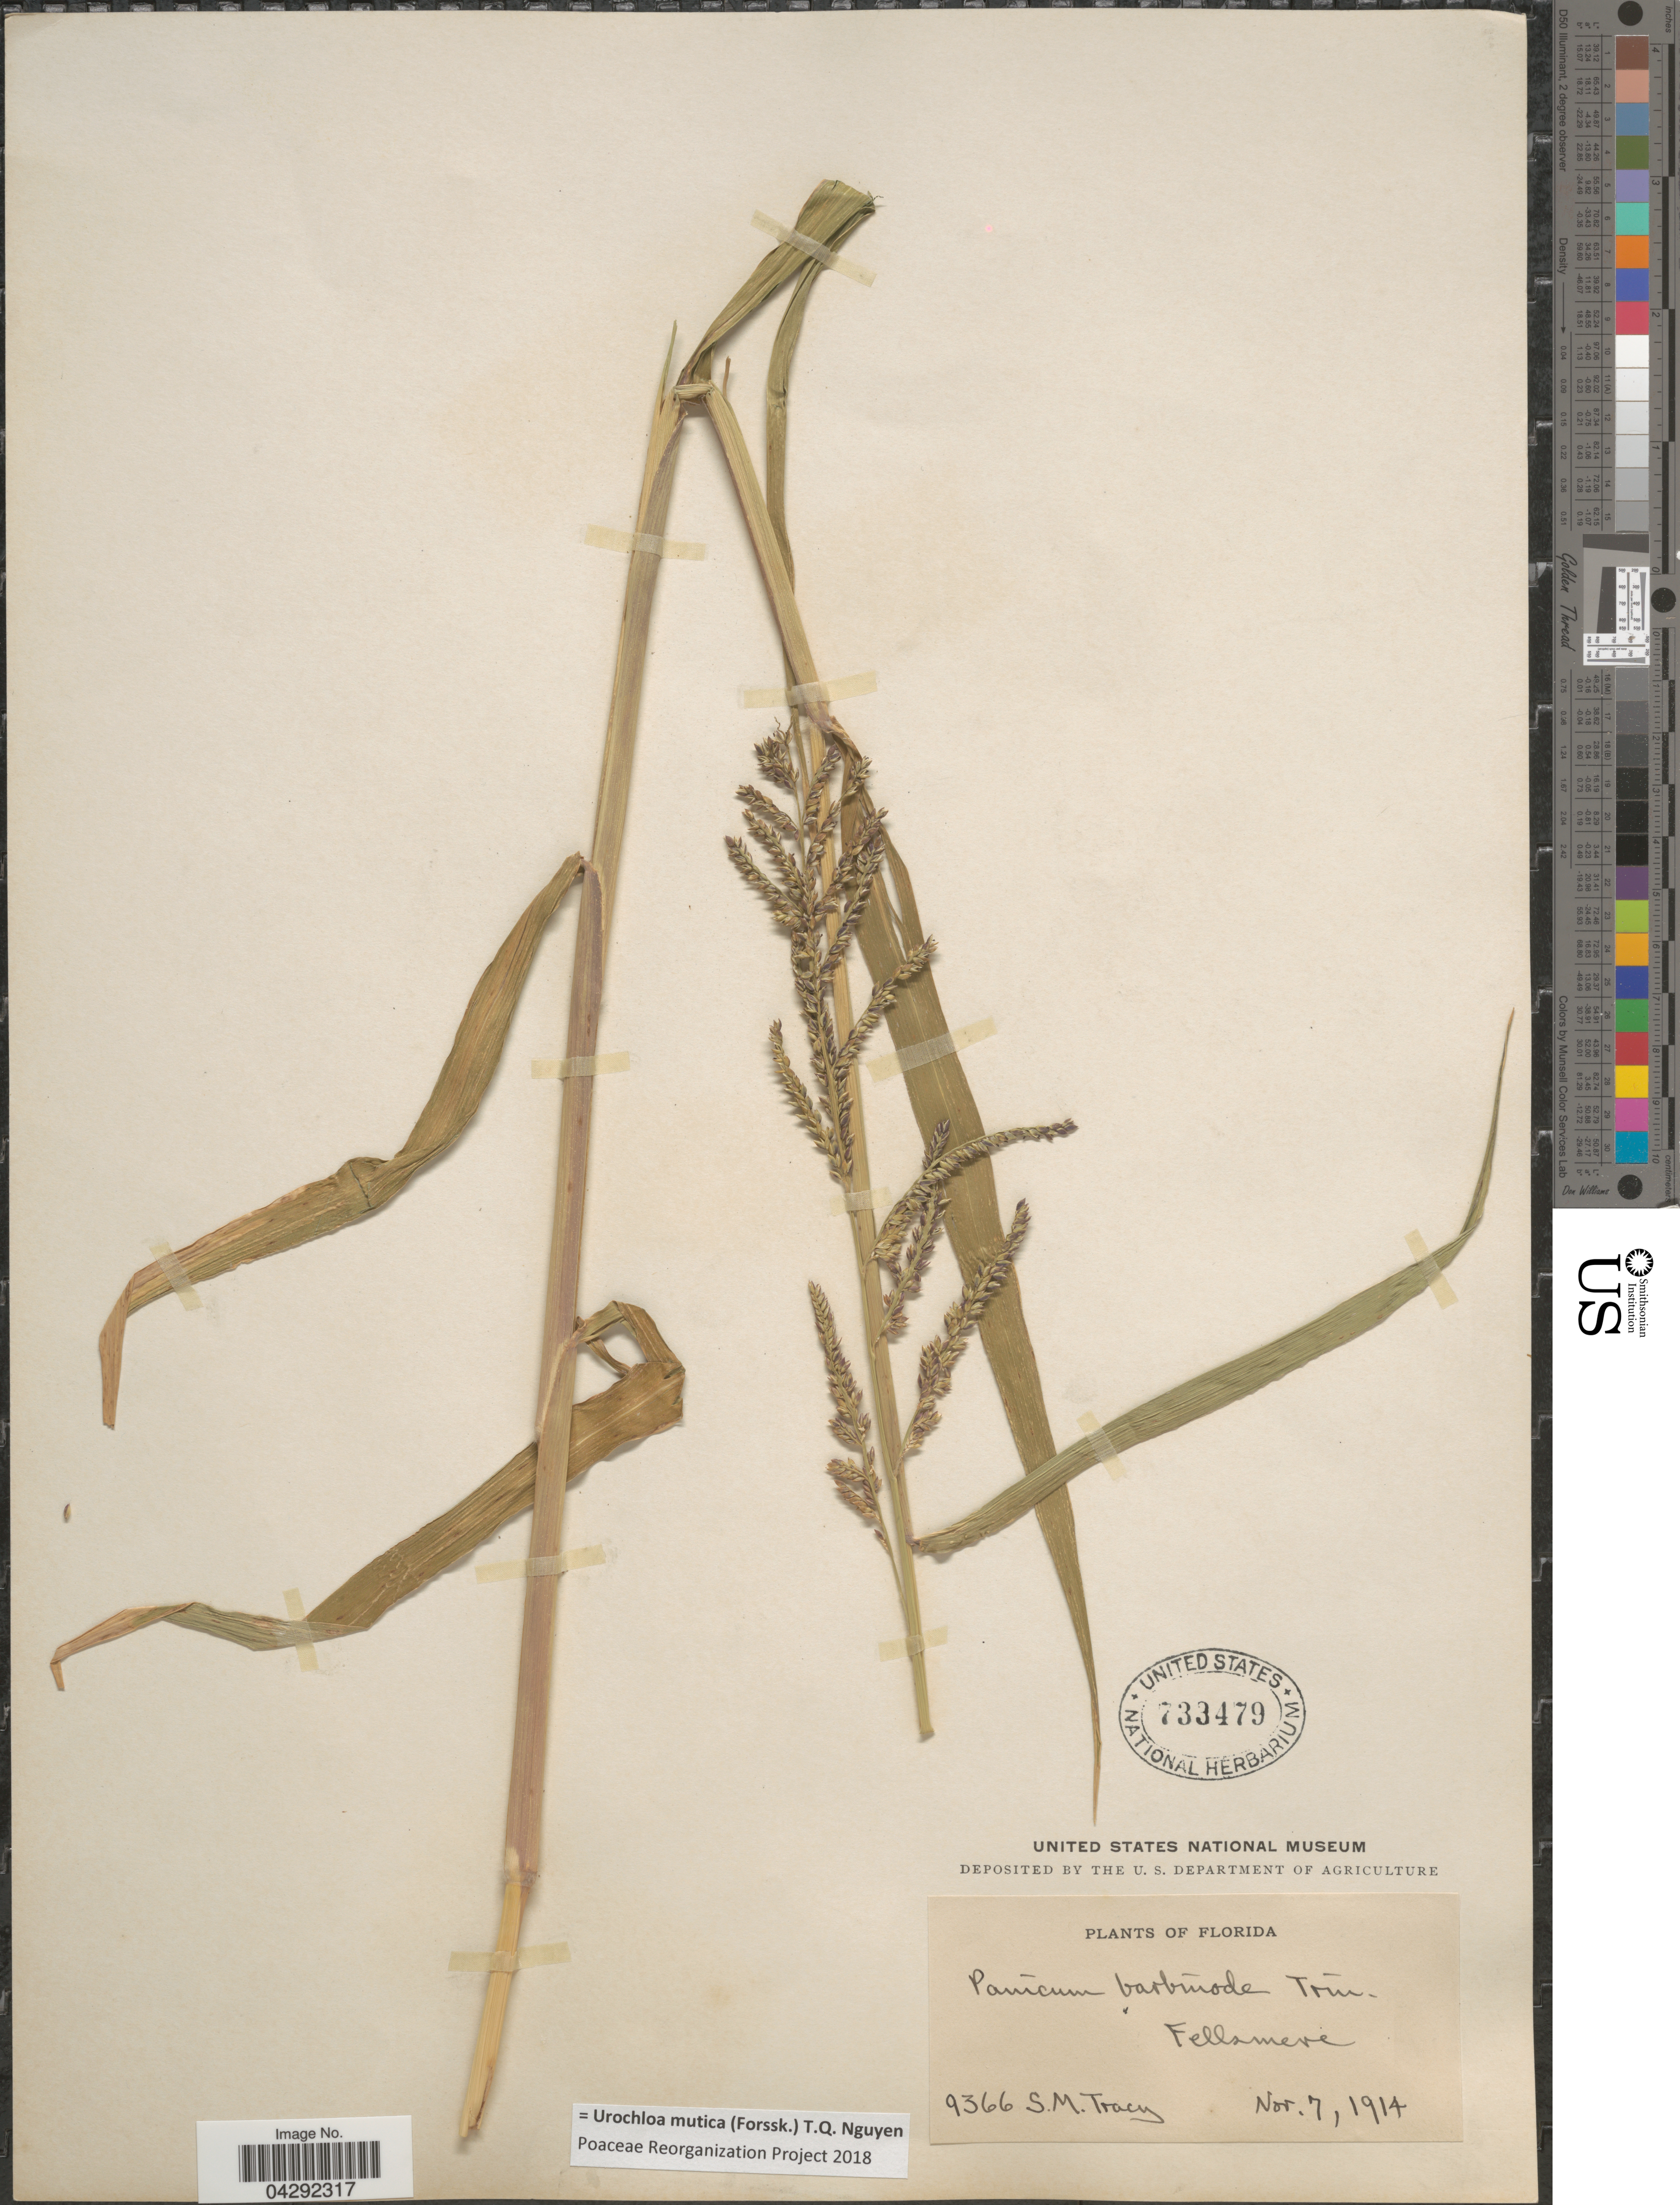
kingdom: Plantae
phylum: Tracheophyta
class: Liliopsida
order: Poales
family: Poaceae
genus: Urochloa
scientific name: Urochloa mutica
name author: (Forssk.) T.Q. Nguyen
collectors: S. M. Tracy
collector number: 9366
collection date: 1914-11-07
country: United States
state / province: Florida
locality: Fellsmere.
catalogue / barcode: US 733479